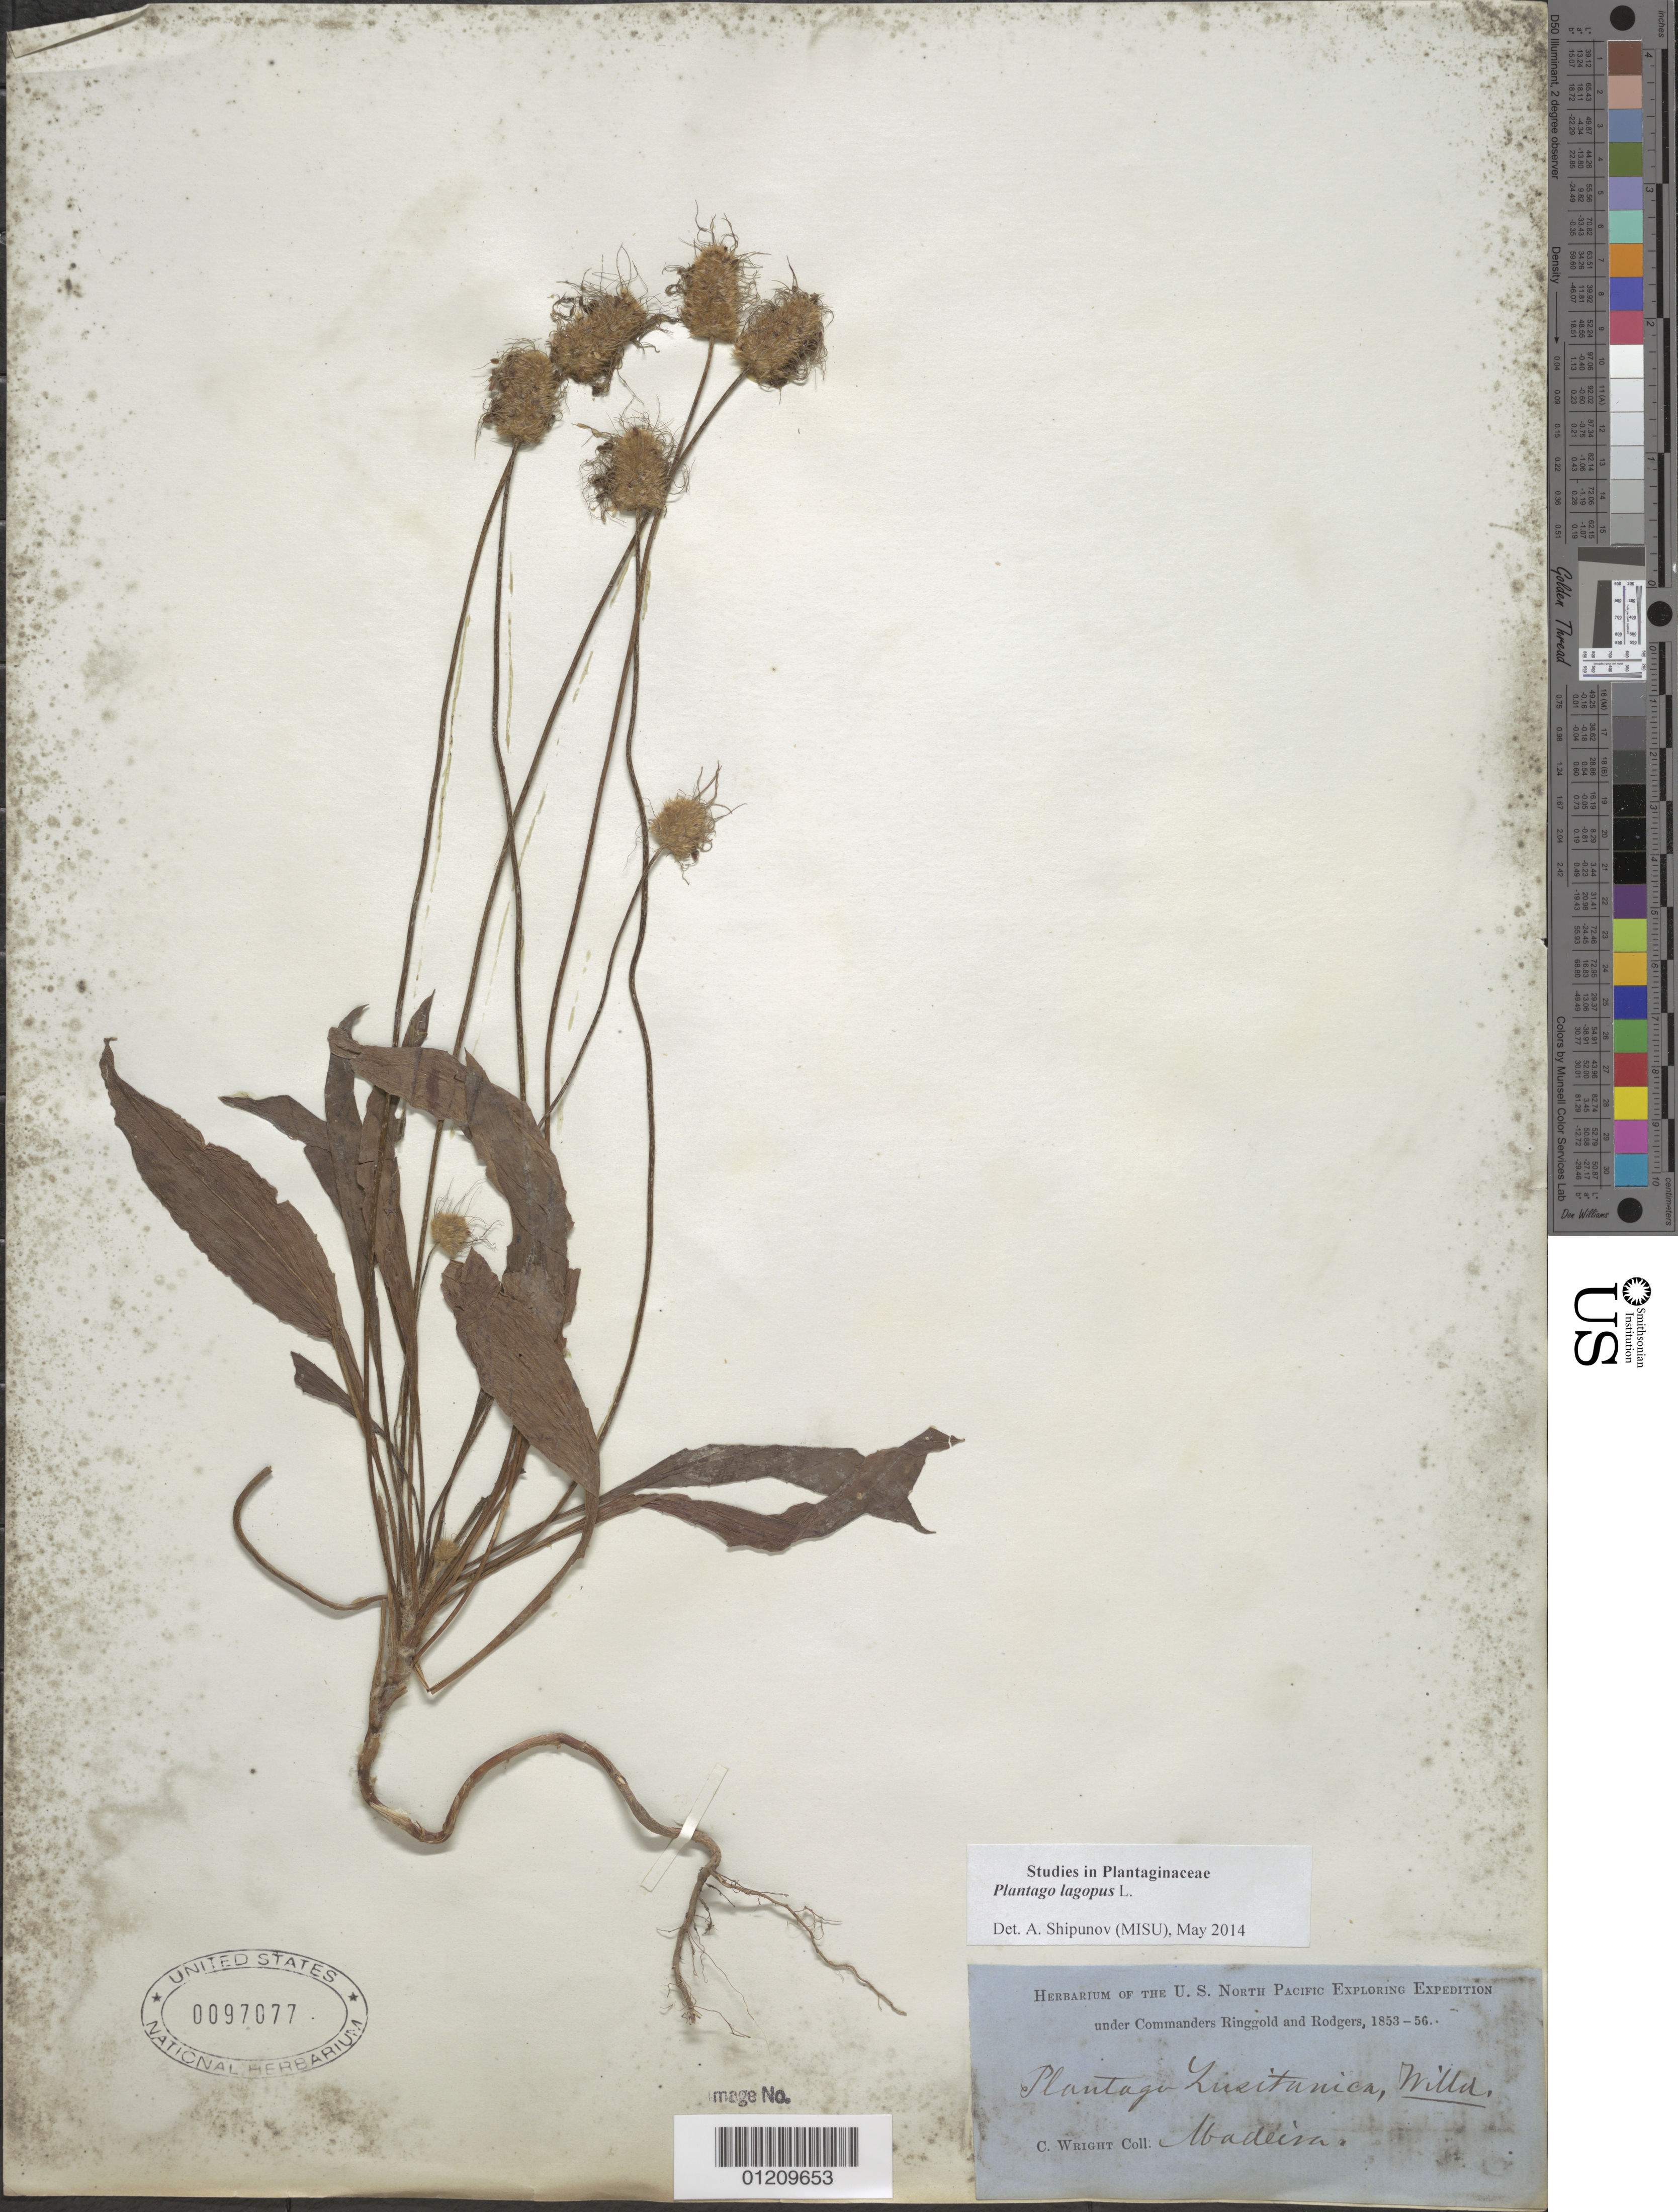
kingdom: Plantae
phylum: Tracheophyta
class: Magnoliopsida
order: Lamiales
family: Plantaginaceae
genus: Plantago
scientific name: Plantago lagopus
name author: L.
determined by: Shipunov, Alexey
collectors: C. Wright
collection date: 1853/1856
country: Portugal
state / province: Madeira (Aut. Reg.)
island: Madeira Is.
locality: Madeira.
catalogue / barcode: US 97077